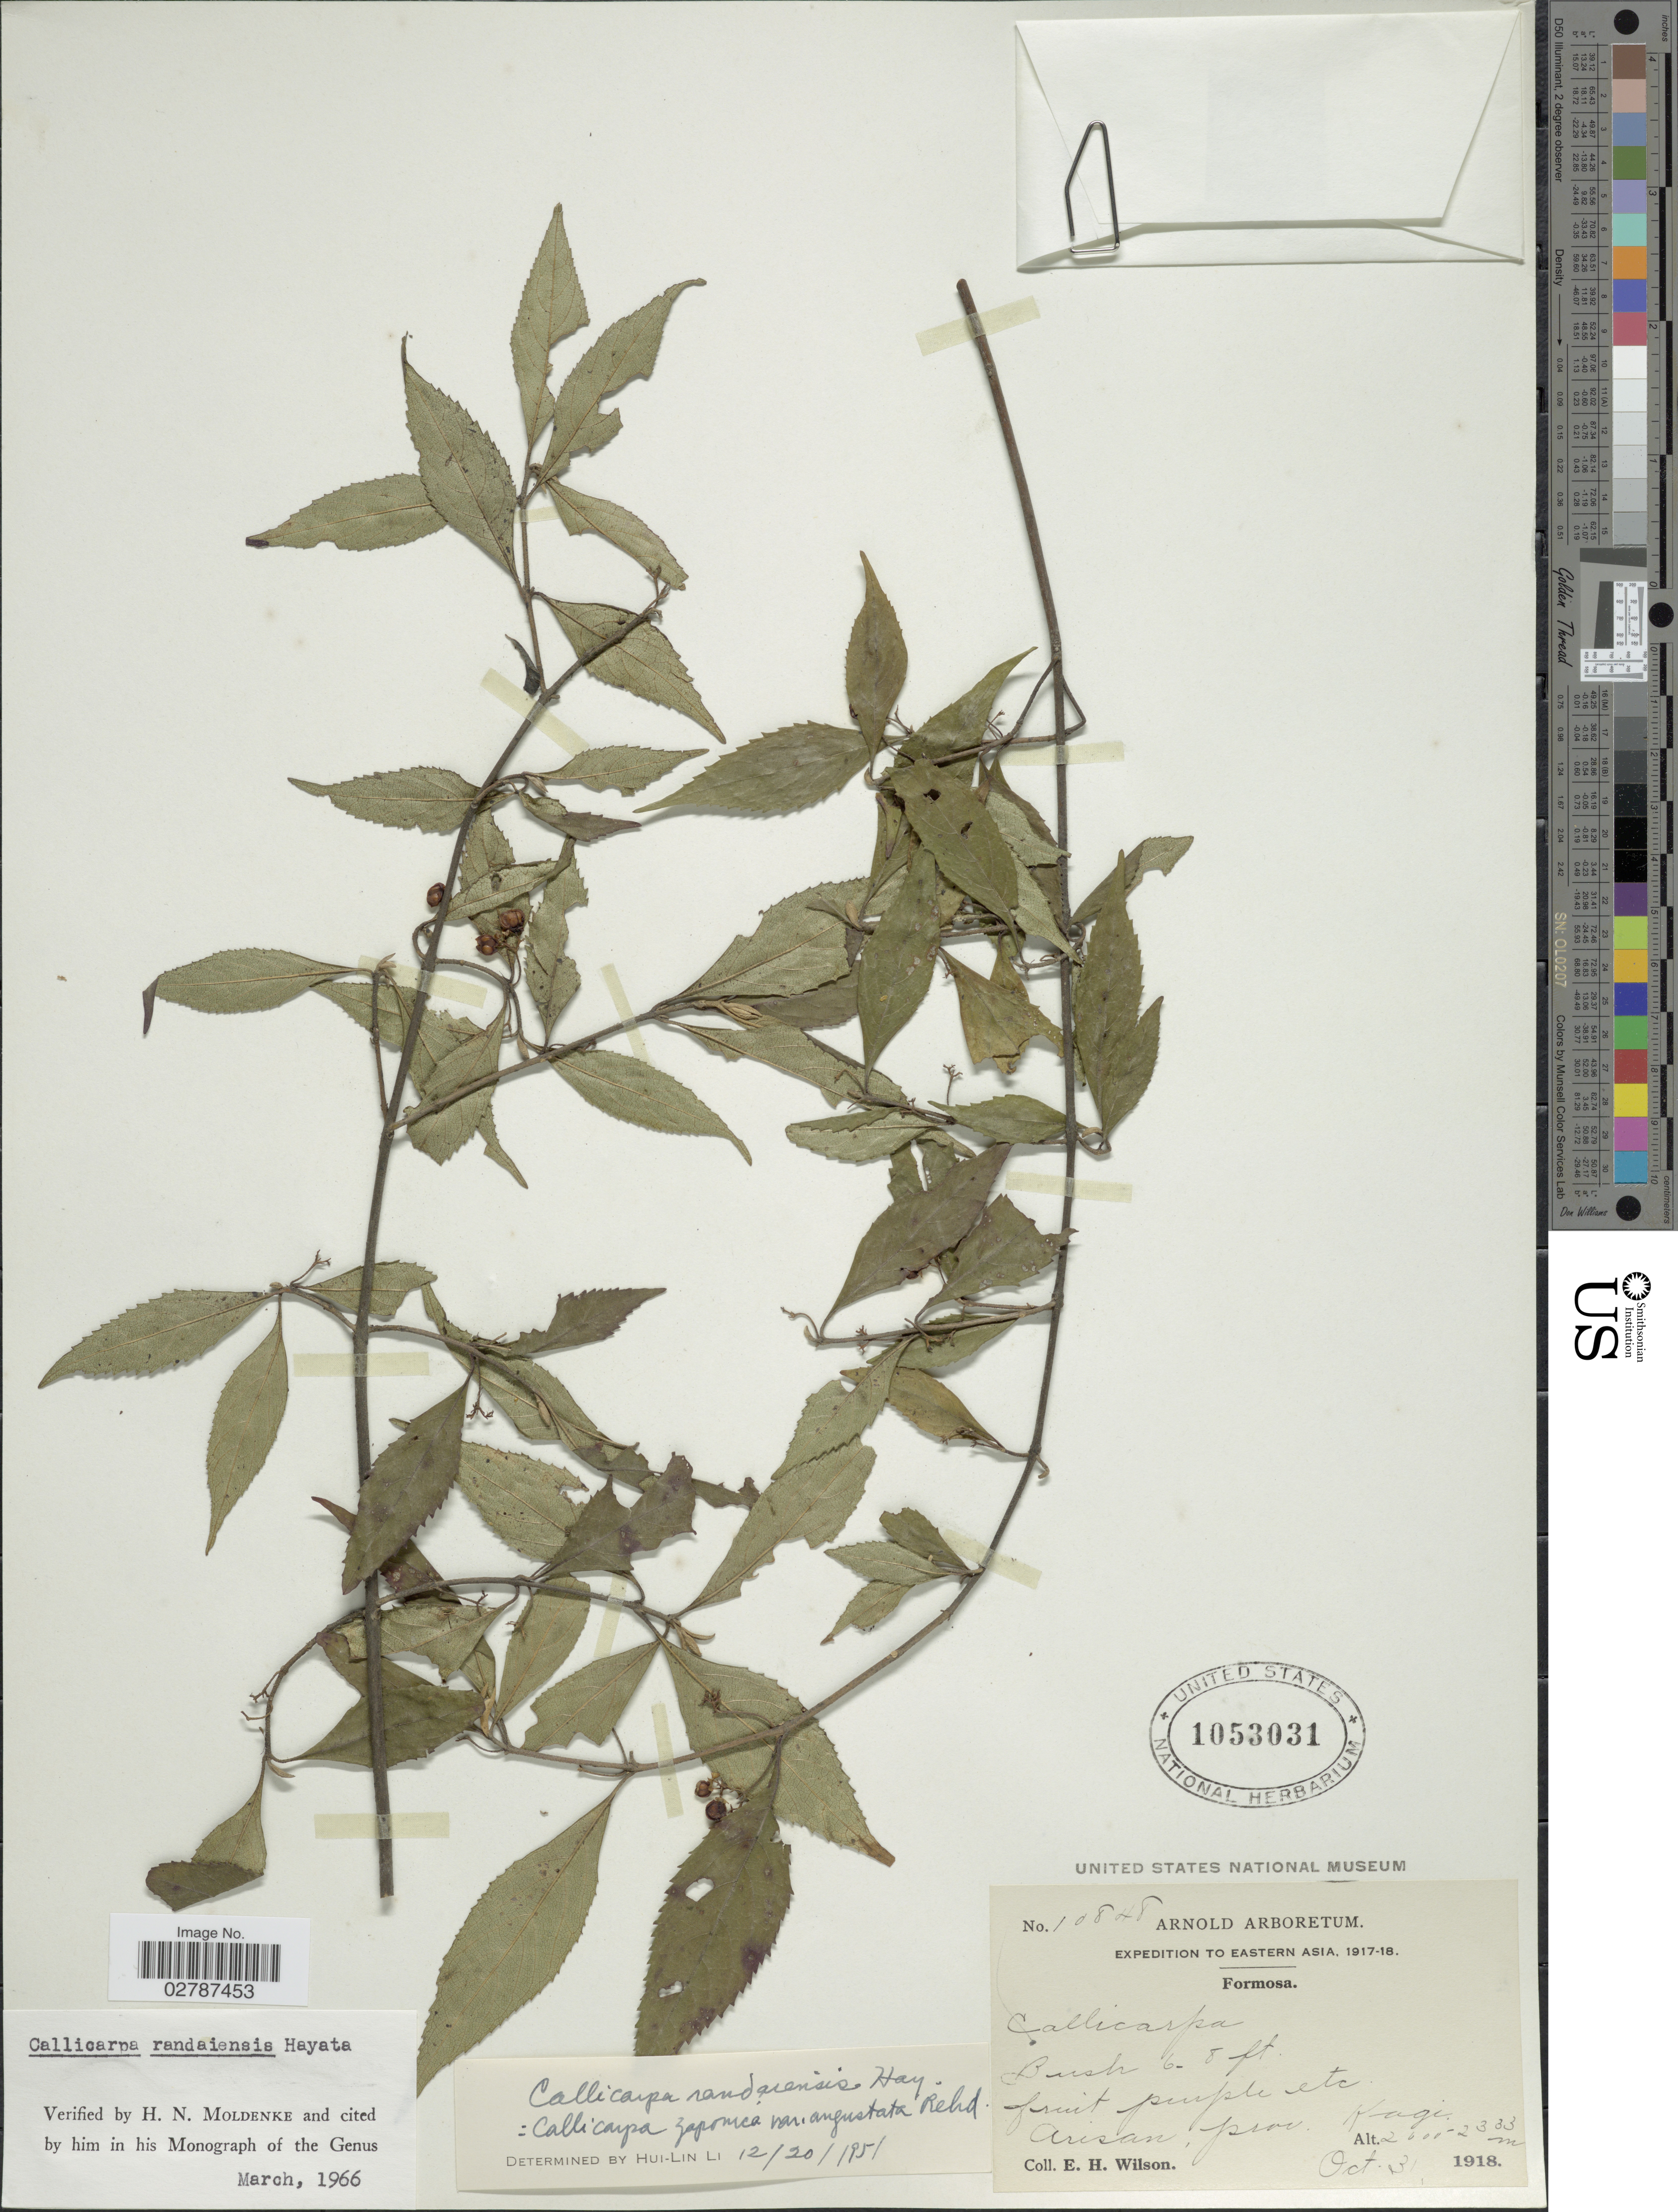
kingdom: Plantae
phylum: Tracheophyta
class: Magnoliopsida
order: Lamiales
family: Lamiaceae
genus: Callicarpa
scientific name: Callicarpa randaiensis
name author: Hayata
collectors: E. Wilson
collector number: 10848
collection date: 1918-10-31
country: Taiwan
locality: Eastern Asia. Formosa. Arisan, prov. Kagi.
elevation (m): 2000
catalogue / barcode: US 1053031